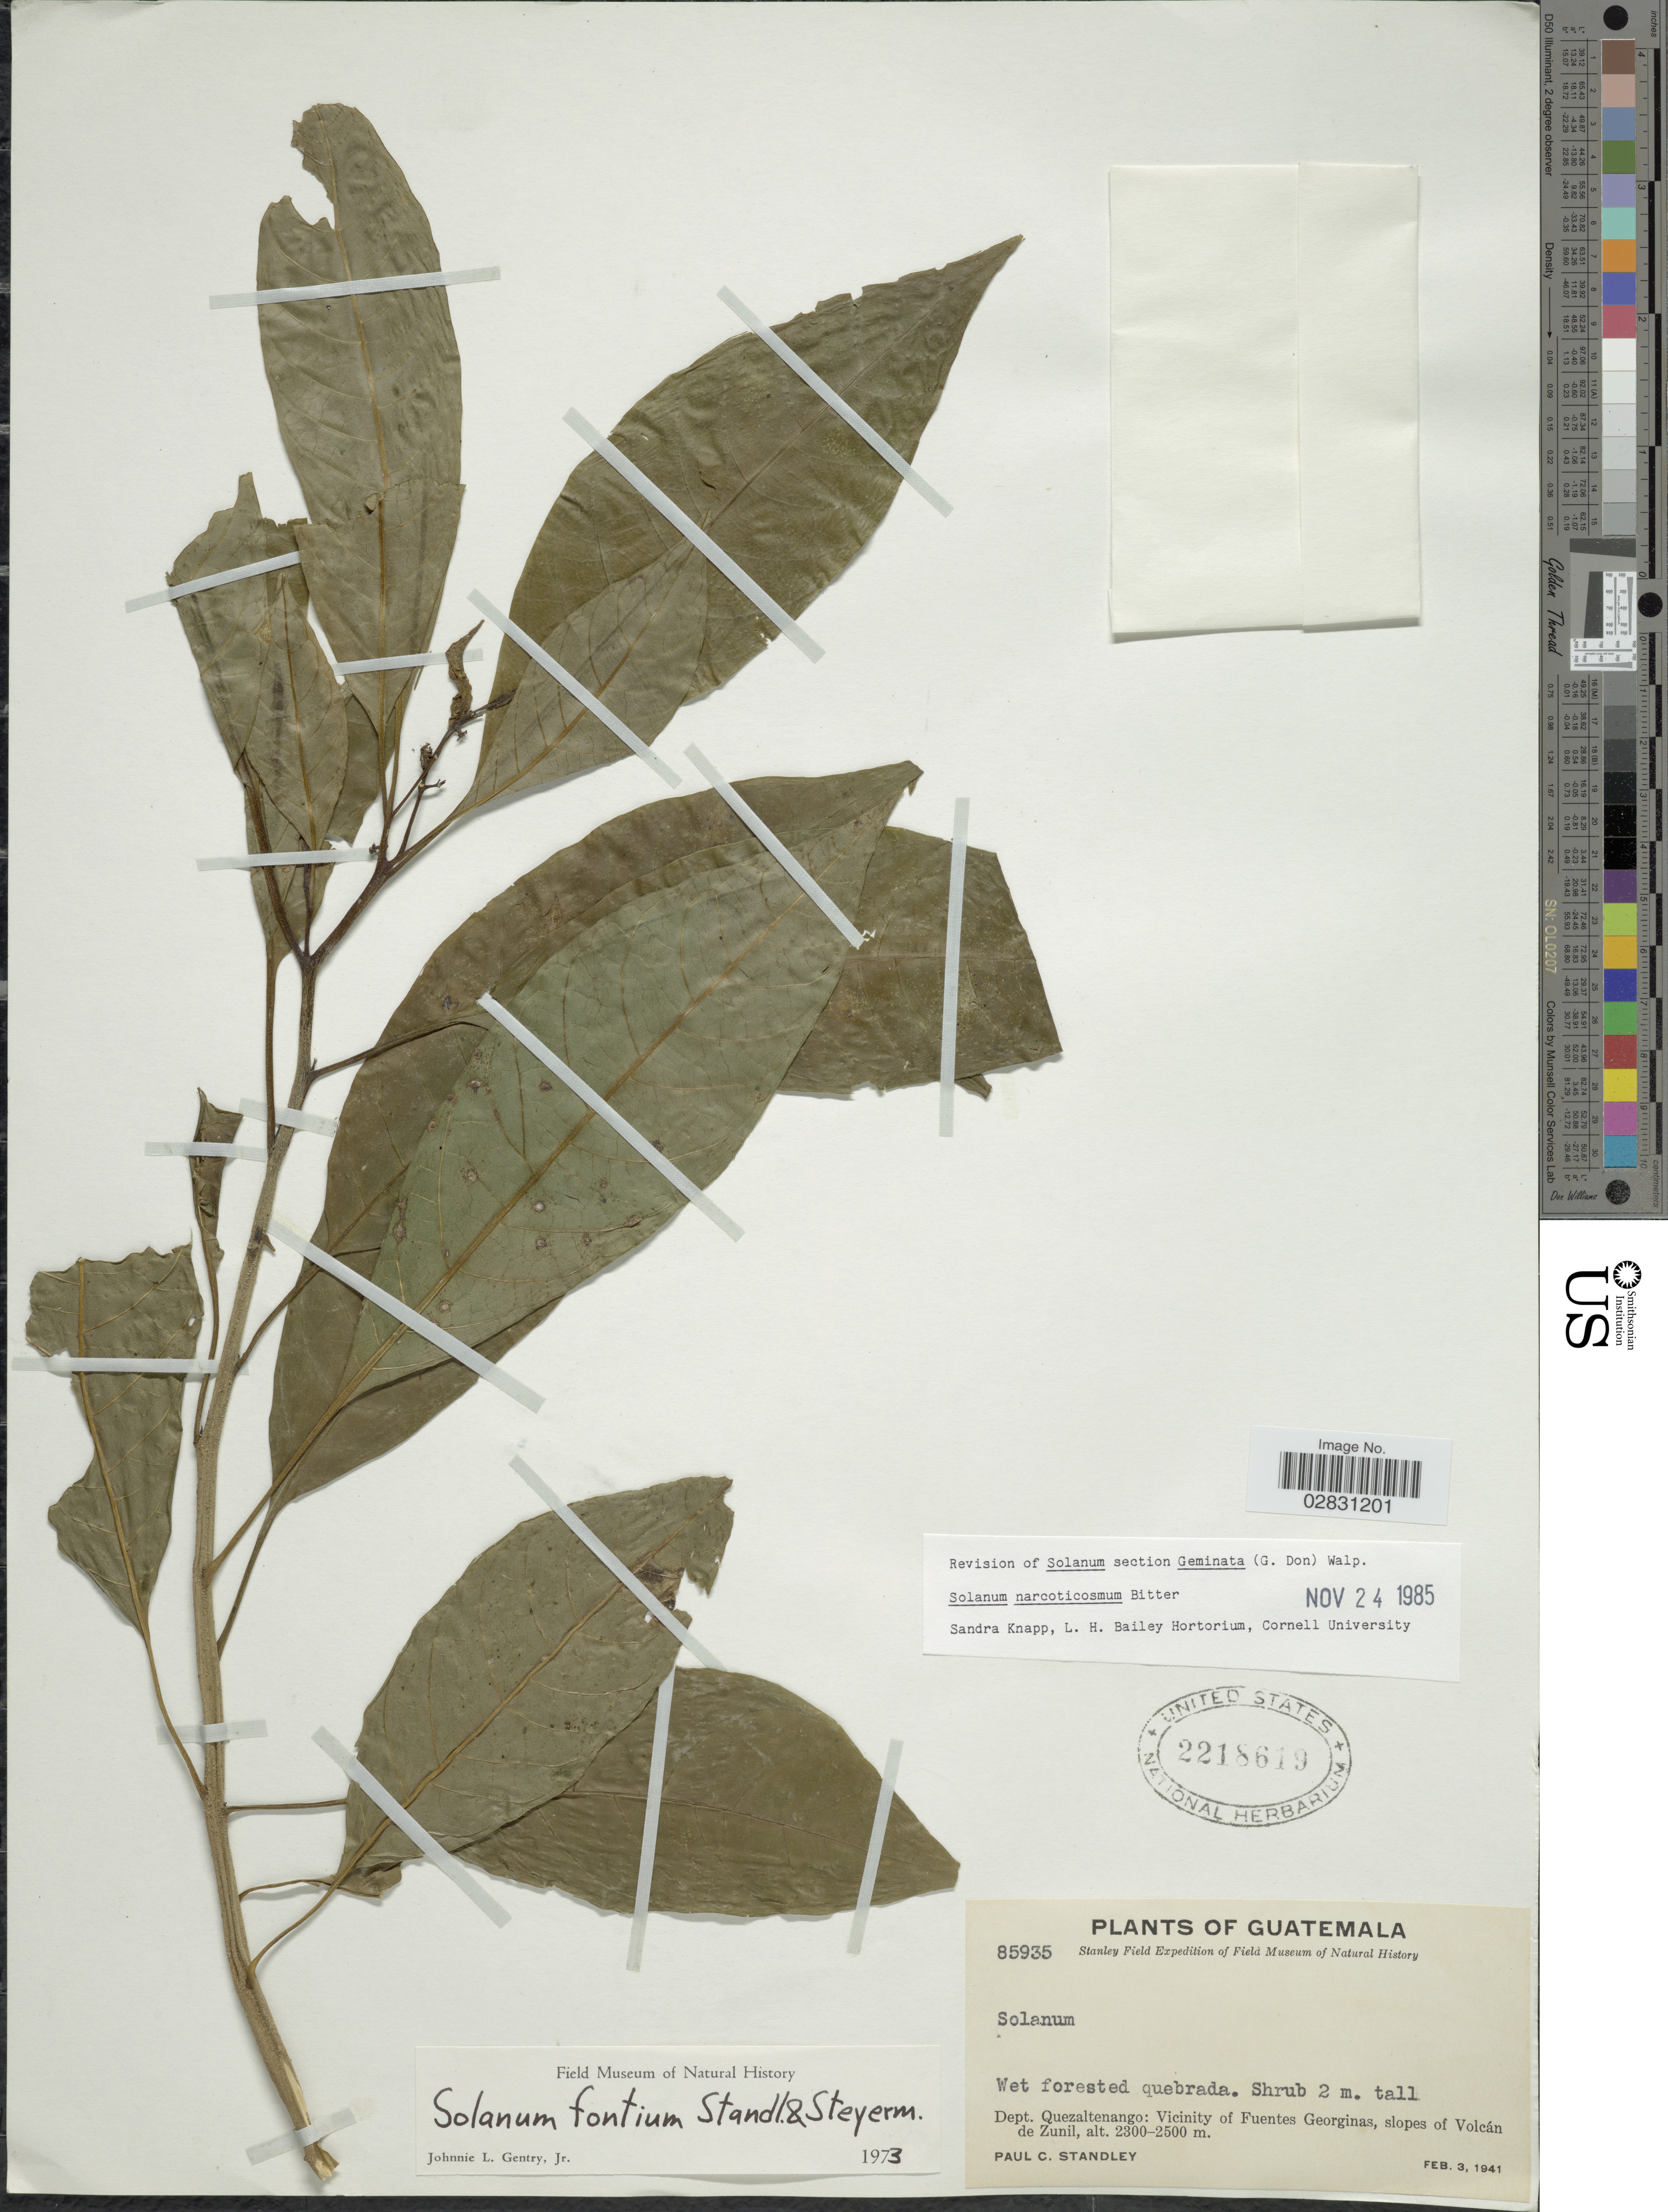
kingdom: Plantae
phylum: Tracheophyta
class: Magnoliopsida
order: Solanales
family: Solanaceae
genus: Solanum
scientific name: Solanum narcoticosmum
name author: Bitter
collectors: P. C. Standley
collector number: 85935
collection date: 1941-02-03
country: Guatemala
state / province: Quetzaltenango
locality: Dept. Quezaltenango: Vicinity of Fuentes Georginas, slopes of Volcán de Zunil.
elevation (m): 2300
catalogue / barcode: US 2218619